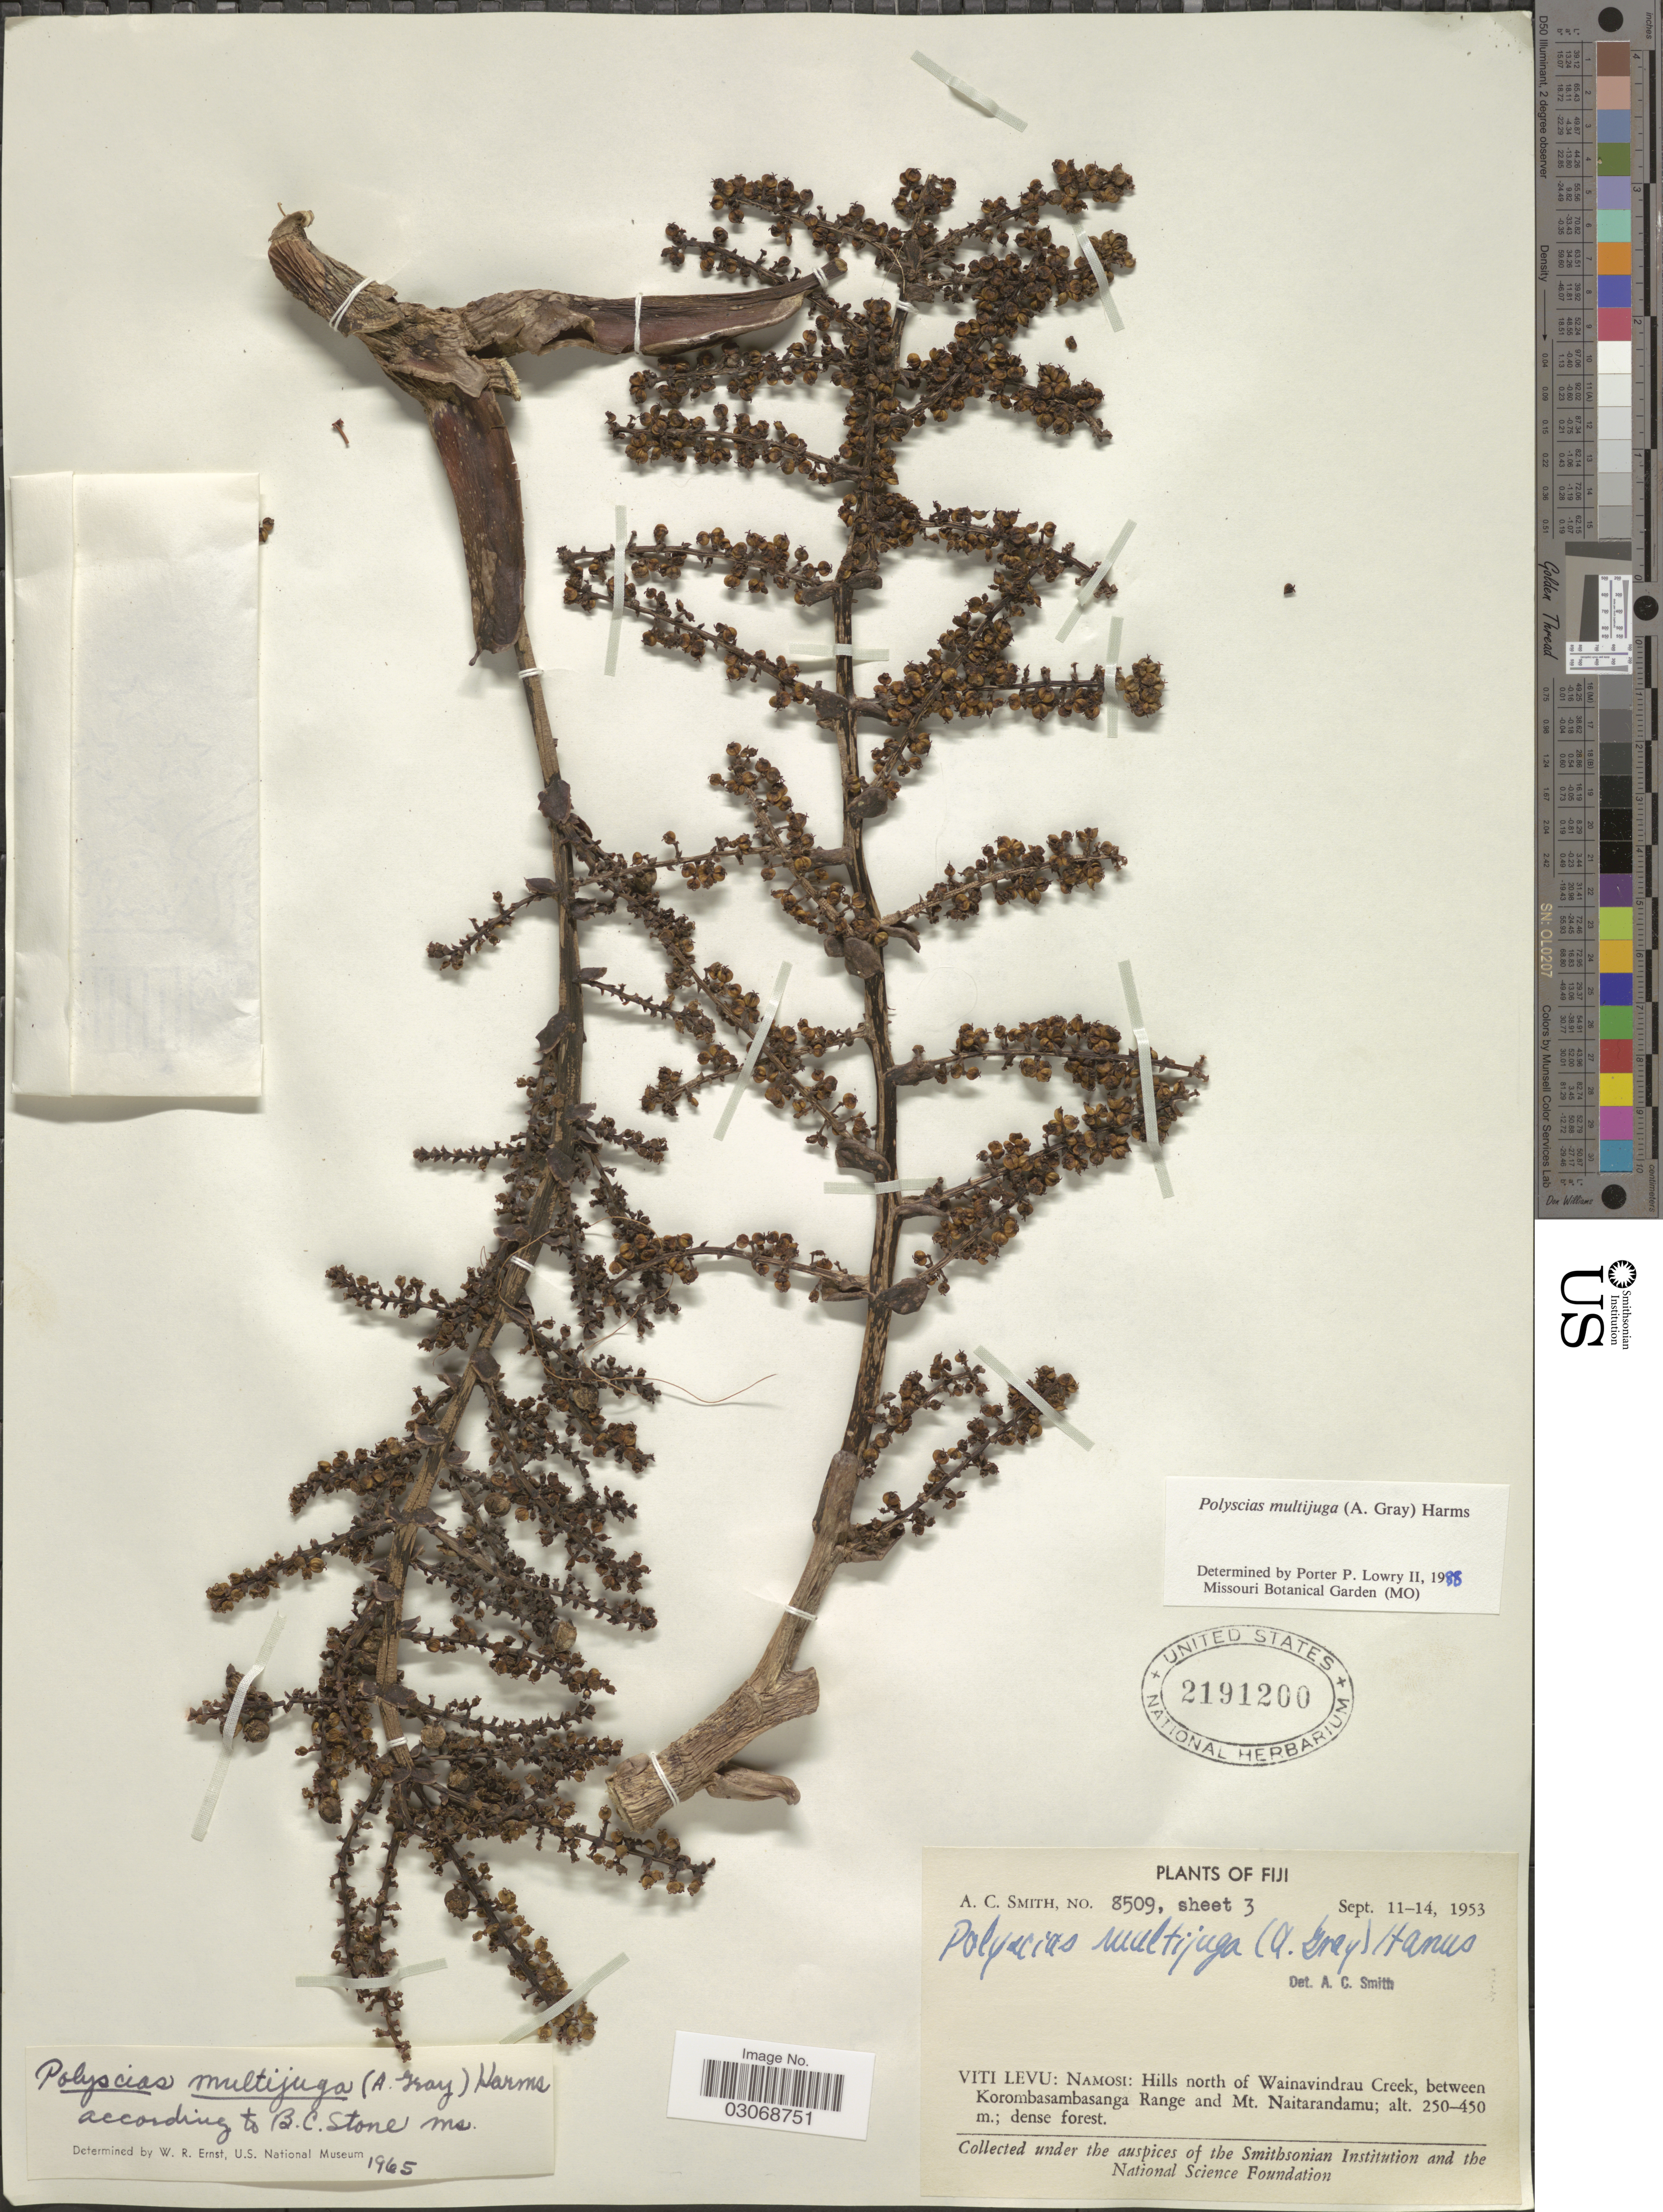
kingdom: Plantae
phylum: Tracheophyta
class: Magnoliopsida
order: Apiales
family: Araliaceae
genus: Polyscias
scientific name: Polyscias multijuga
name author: Harms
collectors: A. C. Smith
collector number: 8509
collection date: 1953-09-11/1953-09-14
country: Fiji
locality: Viti Levu: Namosi: Hills north of Wainavindrau Creek, between Korombasambasanga Range and Mt. Naitarandamu.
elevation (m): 250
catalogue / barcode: US 2191200